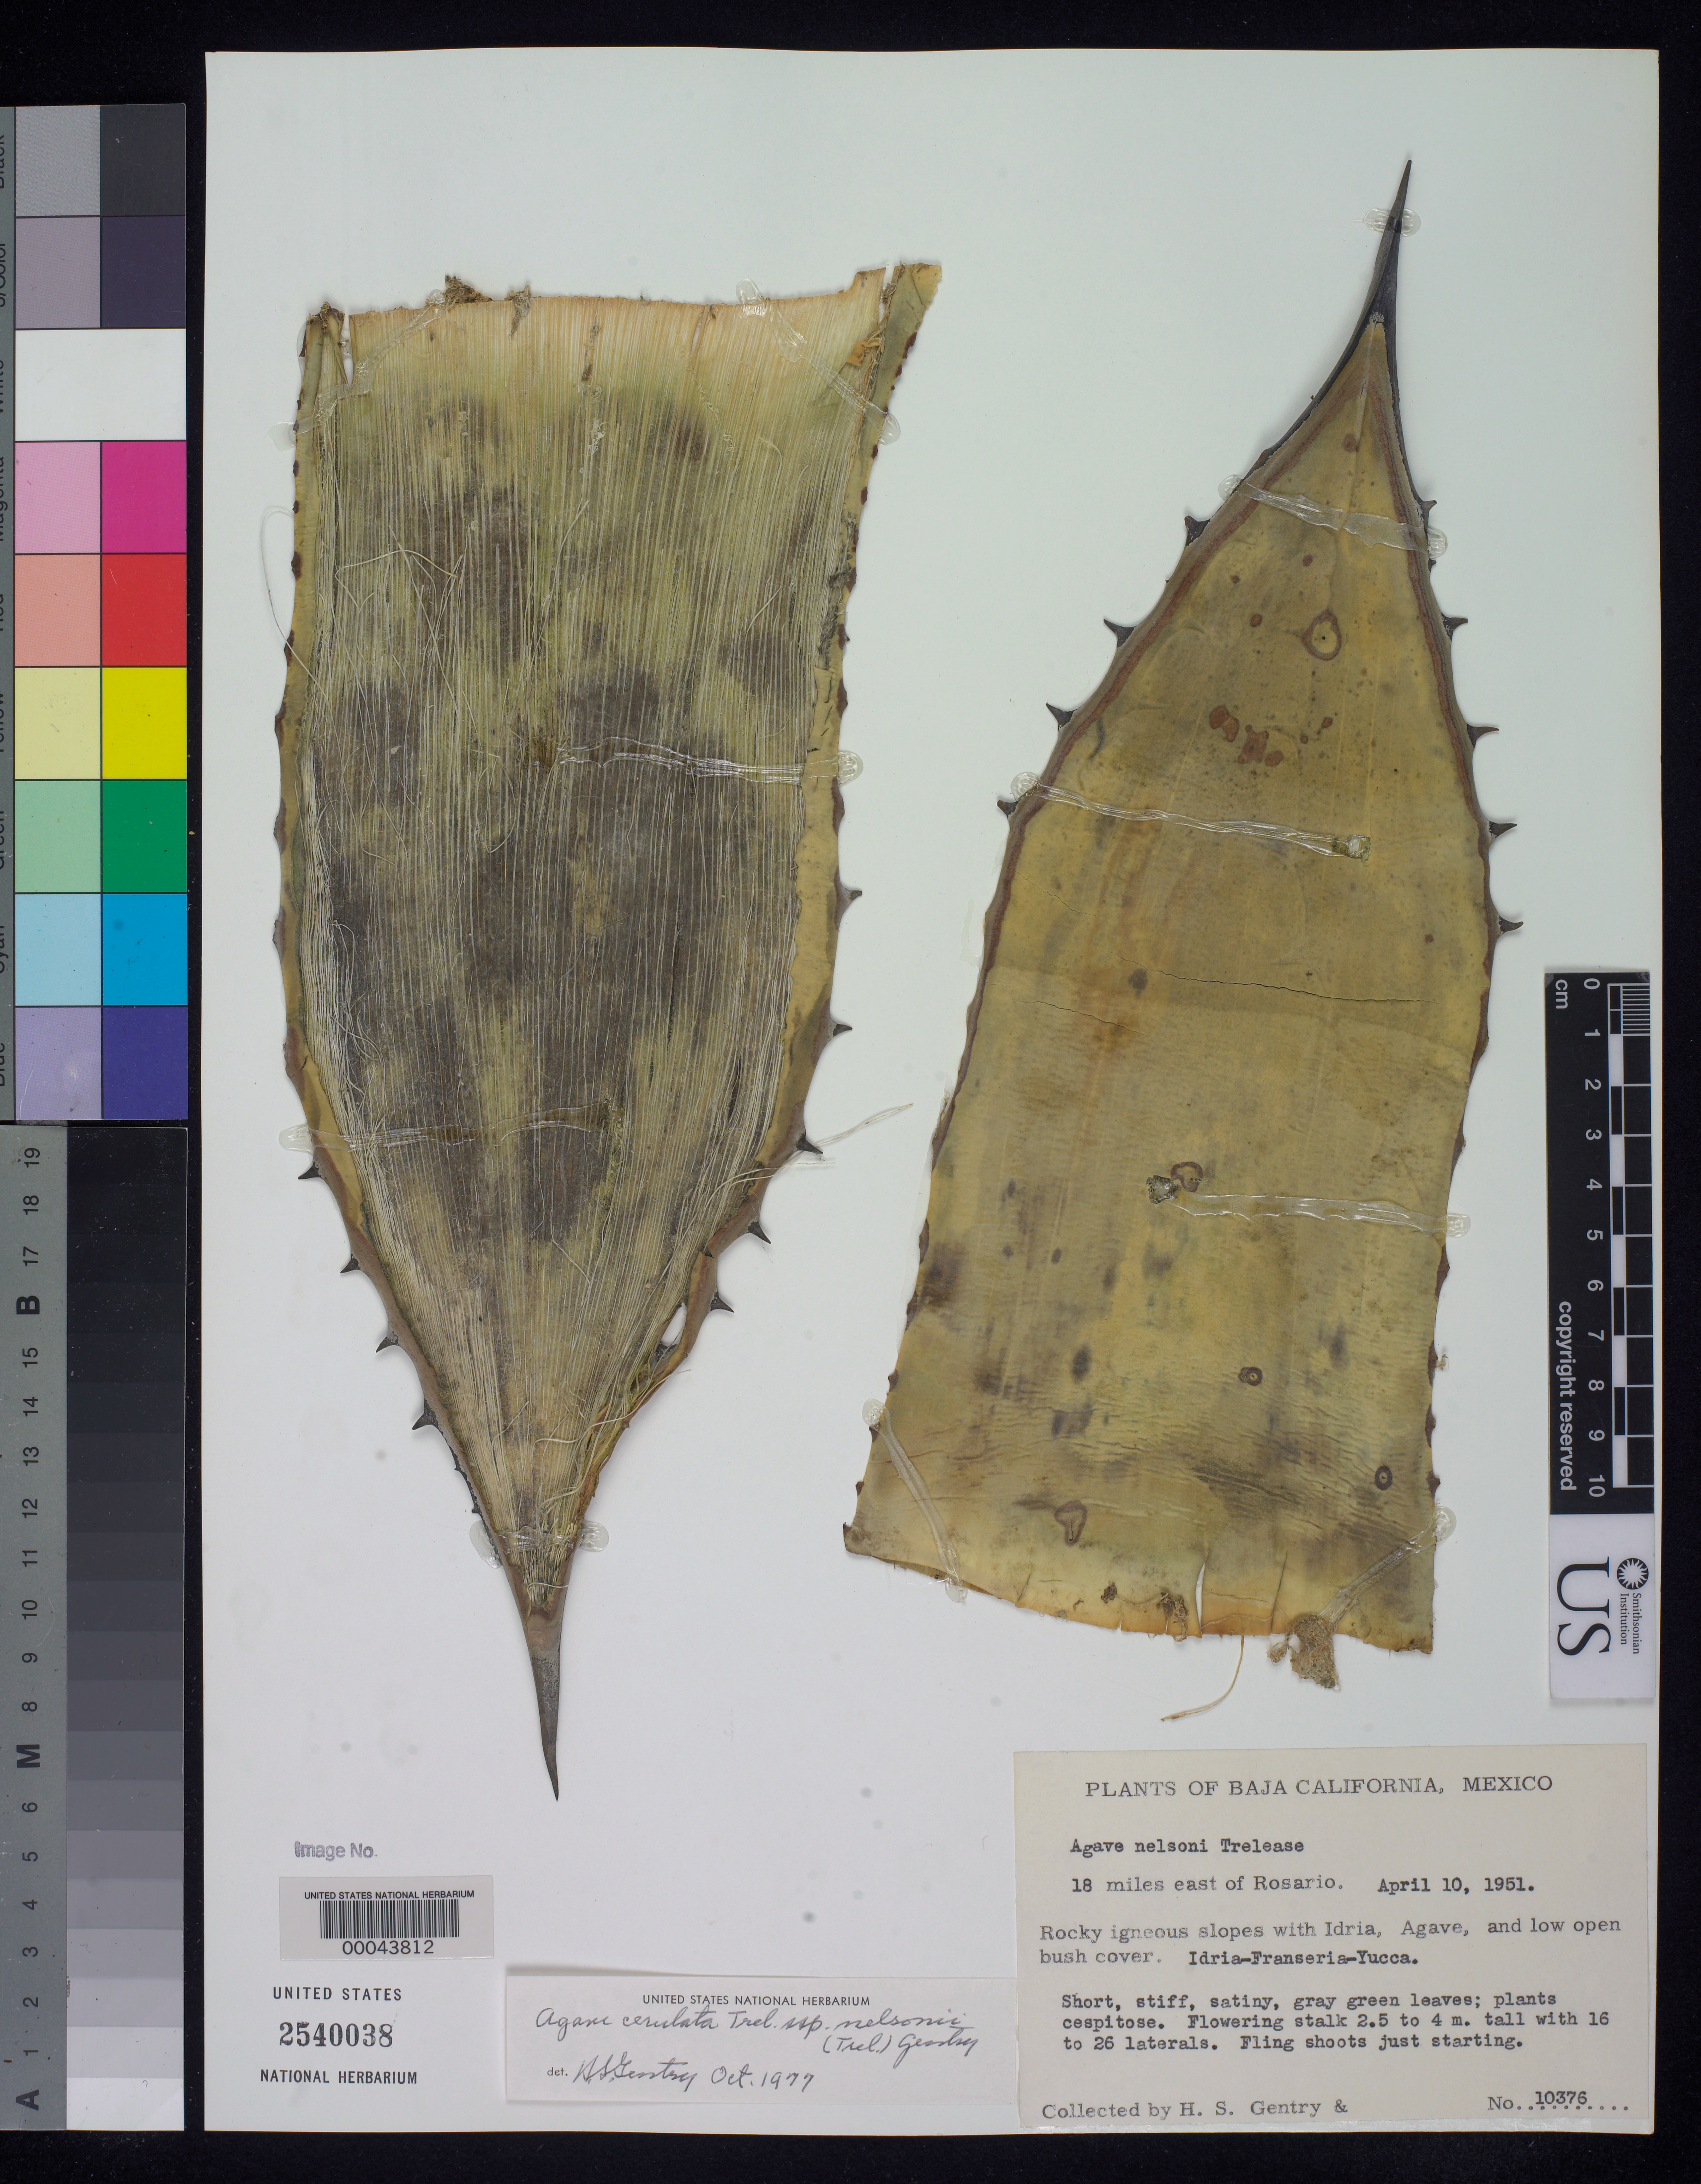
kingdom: Plantae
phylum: Tracheophyta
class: Liliopsida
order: Asparagales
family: Asparagaceae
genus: Agave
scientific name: Agave cerulata subsp. nelsonii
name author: (Trel.) R.H. Webb & G.D. Starr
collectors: H. S. Gentry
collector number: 10376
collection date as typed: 10 Apr 1951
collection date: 1951-04-10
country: Mexico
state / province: Baja California Norte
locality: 18 mi E of Rosario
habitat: Rocky igneous slopes; low open bush cover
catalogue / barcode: US 2540038